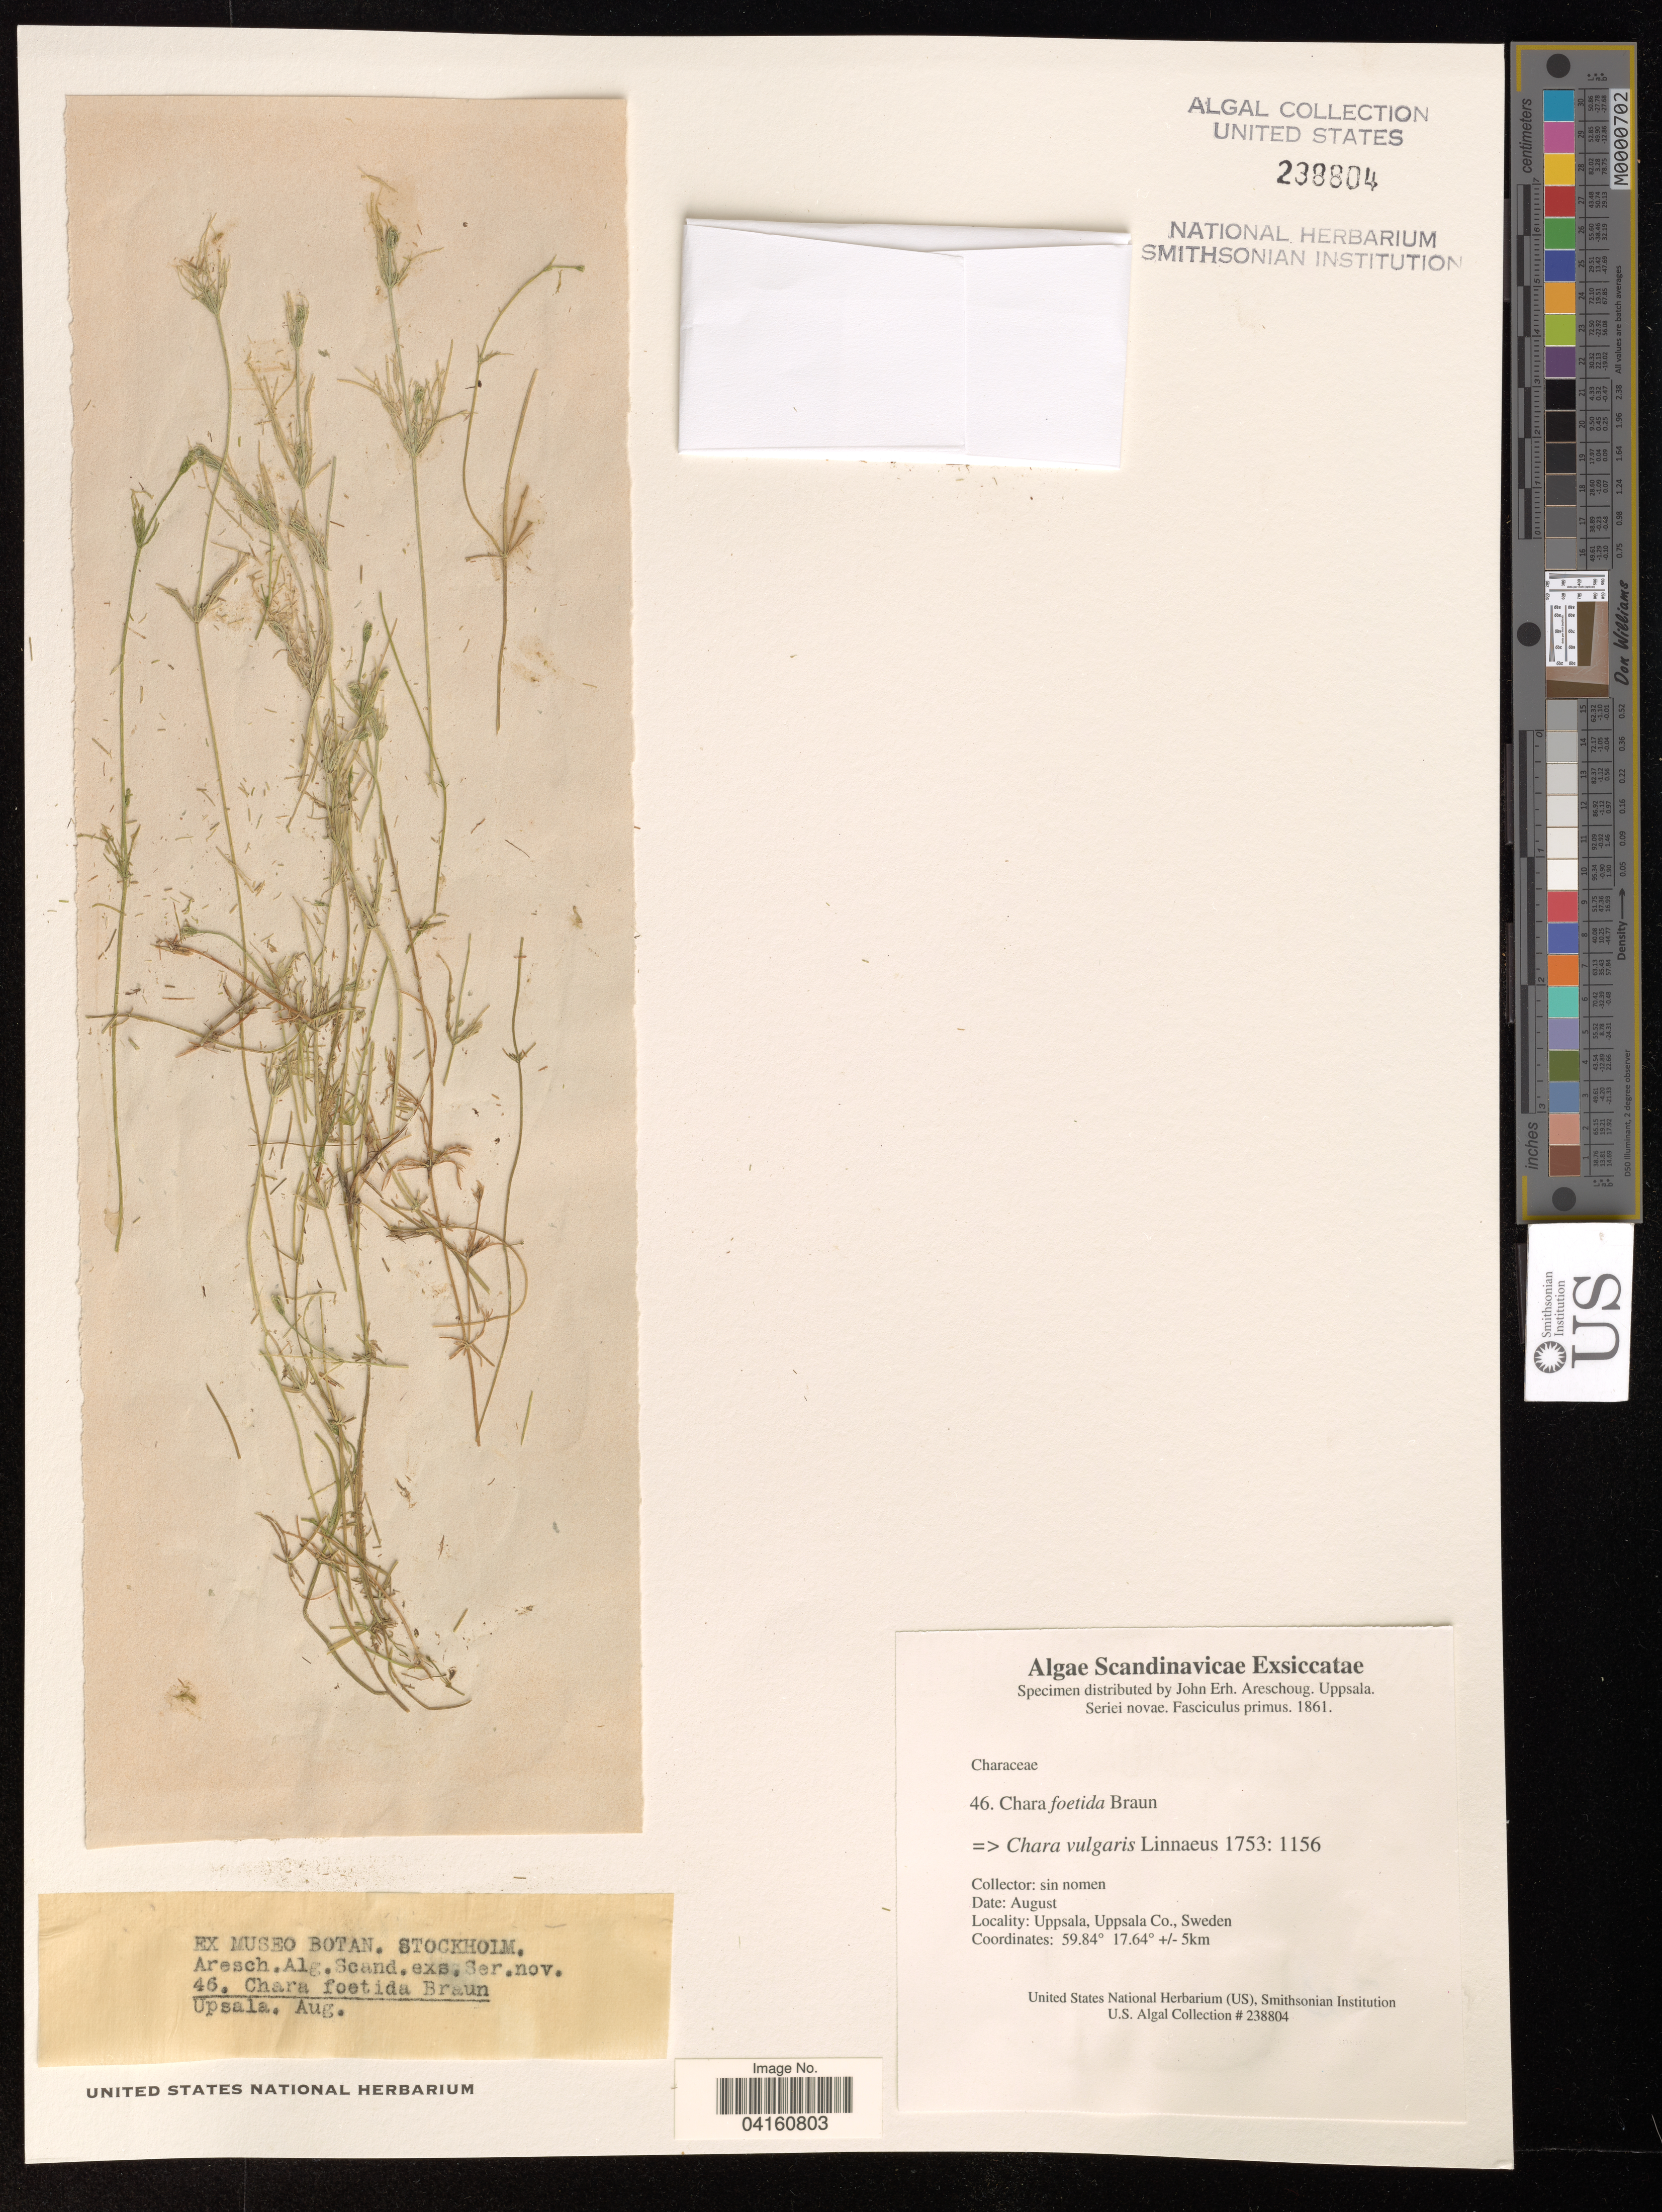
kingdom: Plantae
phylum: Charophyta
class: Charophyceae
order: Charales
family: Characeae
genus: Chara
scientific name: Chara vulgaris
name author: L.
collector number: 46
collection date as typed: August 1861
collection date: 1861-08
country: Sweden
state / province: Uppsala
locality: Uppsala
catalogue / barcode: US 238804